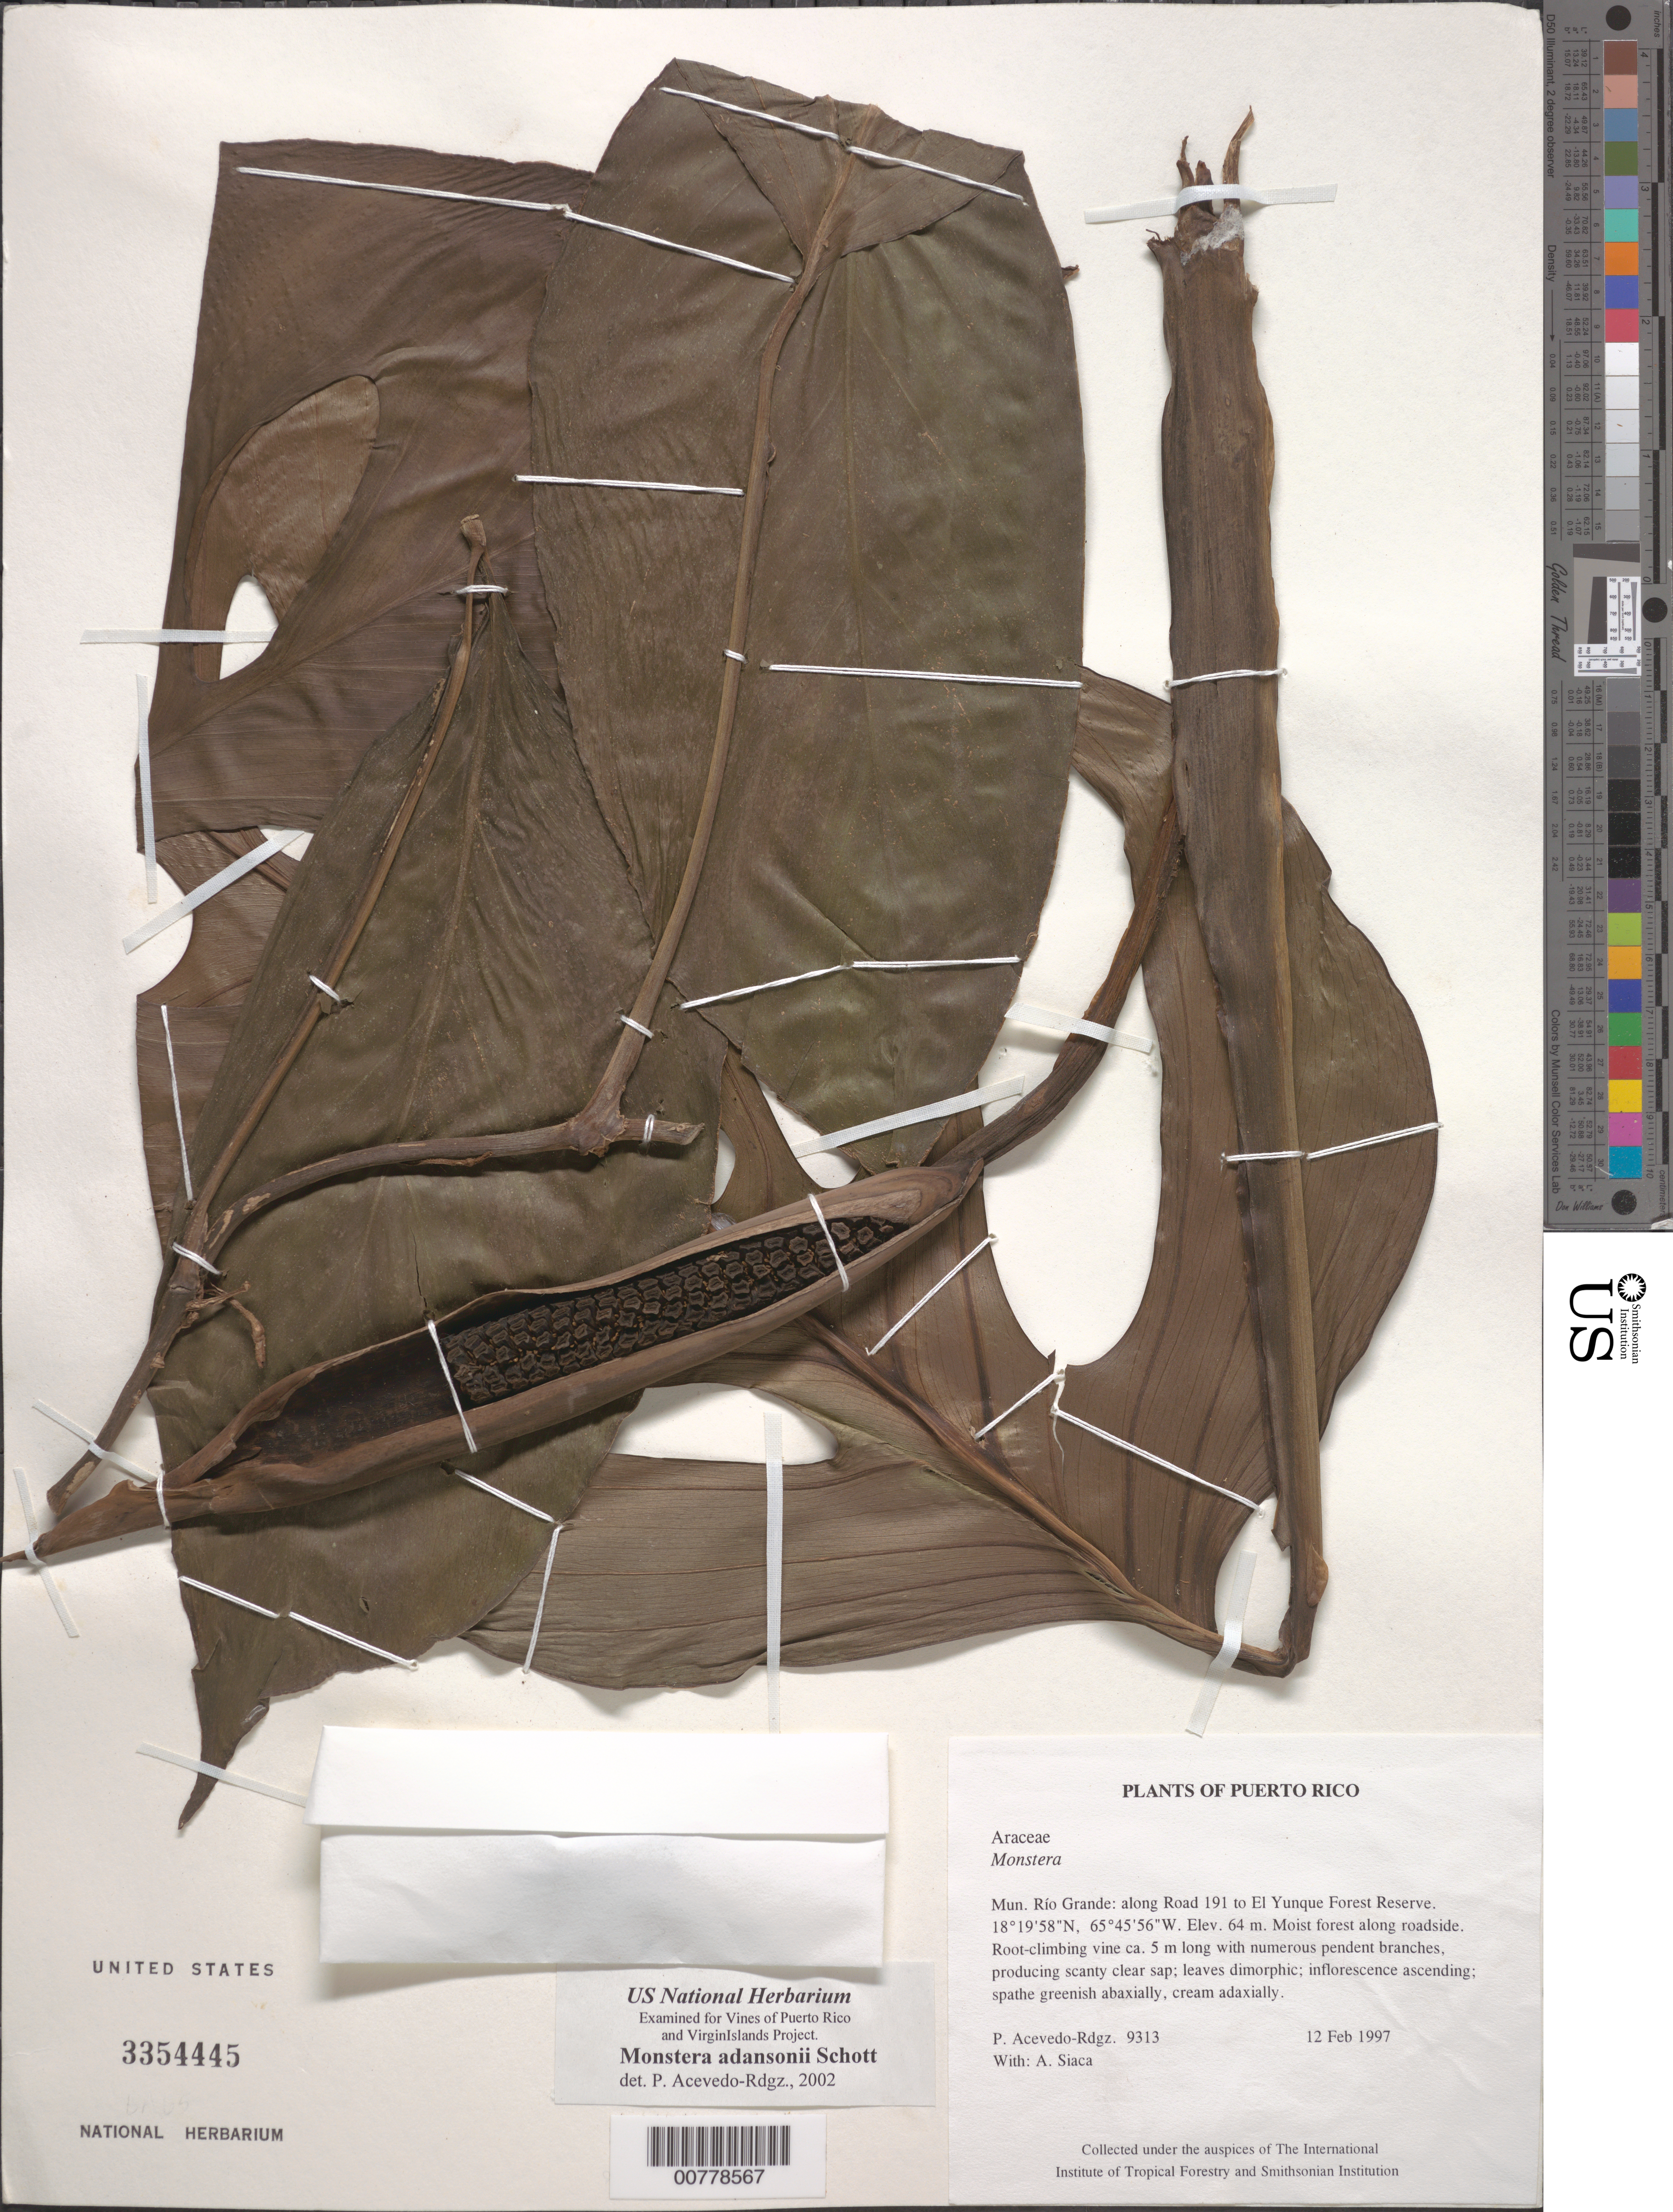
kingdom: Plantae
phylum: Tracheophyta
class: Liliopsida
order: Alismatales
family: Araceae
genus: Monstera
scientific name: Monstera adansonii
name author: Schott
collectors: P. Acevedo-Rodr. & A. Siaca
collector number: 9313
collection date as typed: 12 Feb 1997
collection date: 1997-02-12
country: Puerto Rico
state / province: Río Grande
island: Puerto Rico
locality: Río Grande: along Road 191 to El Yunque Forest Reserve.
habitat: Moist forest along roadside.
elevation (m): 64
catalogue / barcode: US 3354445